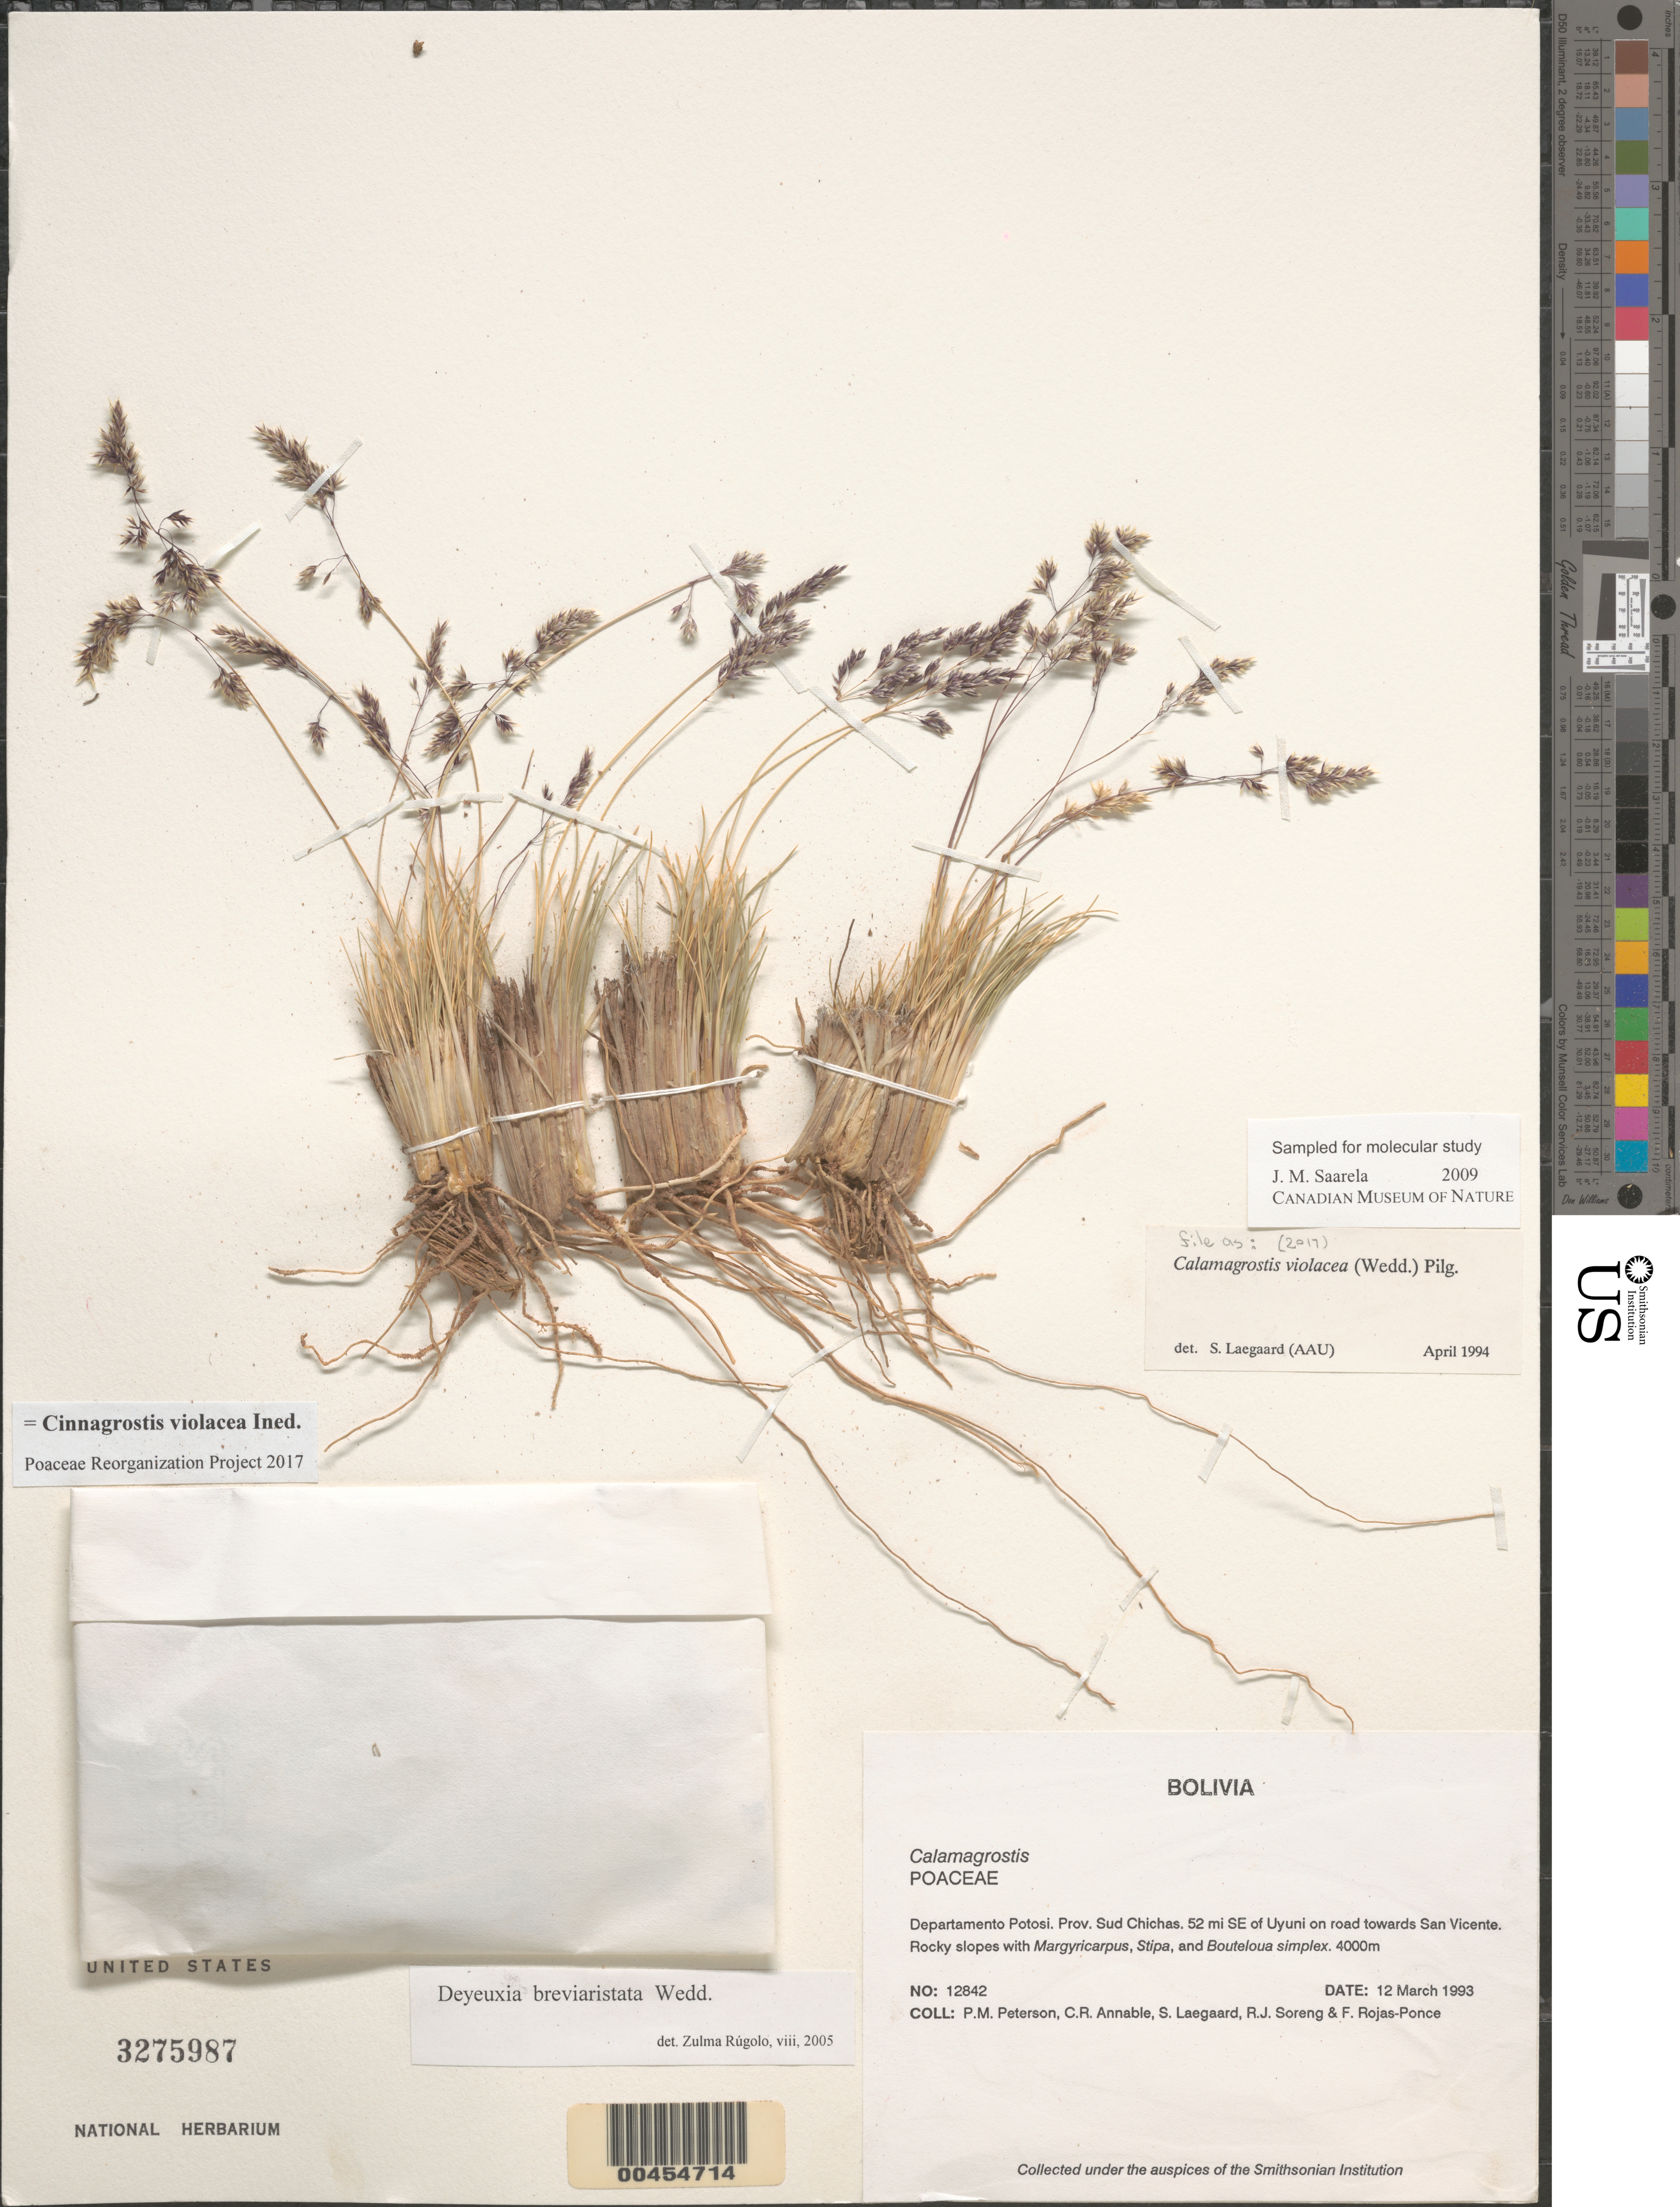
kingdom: Plantae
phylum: Tracheophyta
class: Liliopsida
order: Poales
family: Poaceae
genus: Cinnagrostis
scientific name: Cinnagrostis violacea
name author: (Wedd.) P.M. Peterson et al.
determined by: Poaceae Reorganization Project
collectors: P. M. Peterson, C. R. Annable, S. Lægaard, R. J. Soreng & F. Rojas-Ponce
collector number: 12842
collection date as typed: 12 Mar 1993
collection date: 1993-03-12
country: Bolivia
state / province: Potosí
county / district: Sud Chichas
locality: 52 mi SE of Uyuni on road towards San Vicente.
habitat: Rocky slopes with Margyricarpus, Stipa, and Bouteloua simplex.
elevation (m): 4000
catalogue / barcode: US 3275987